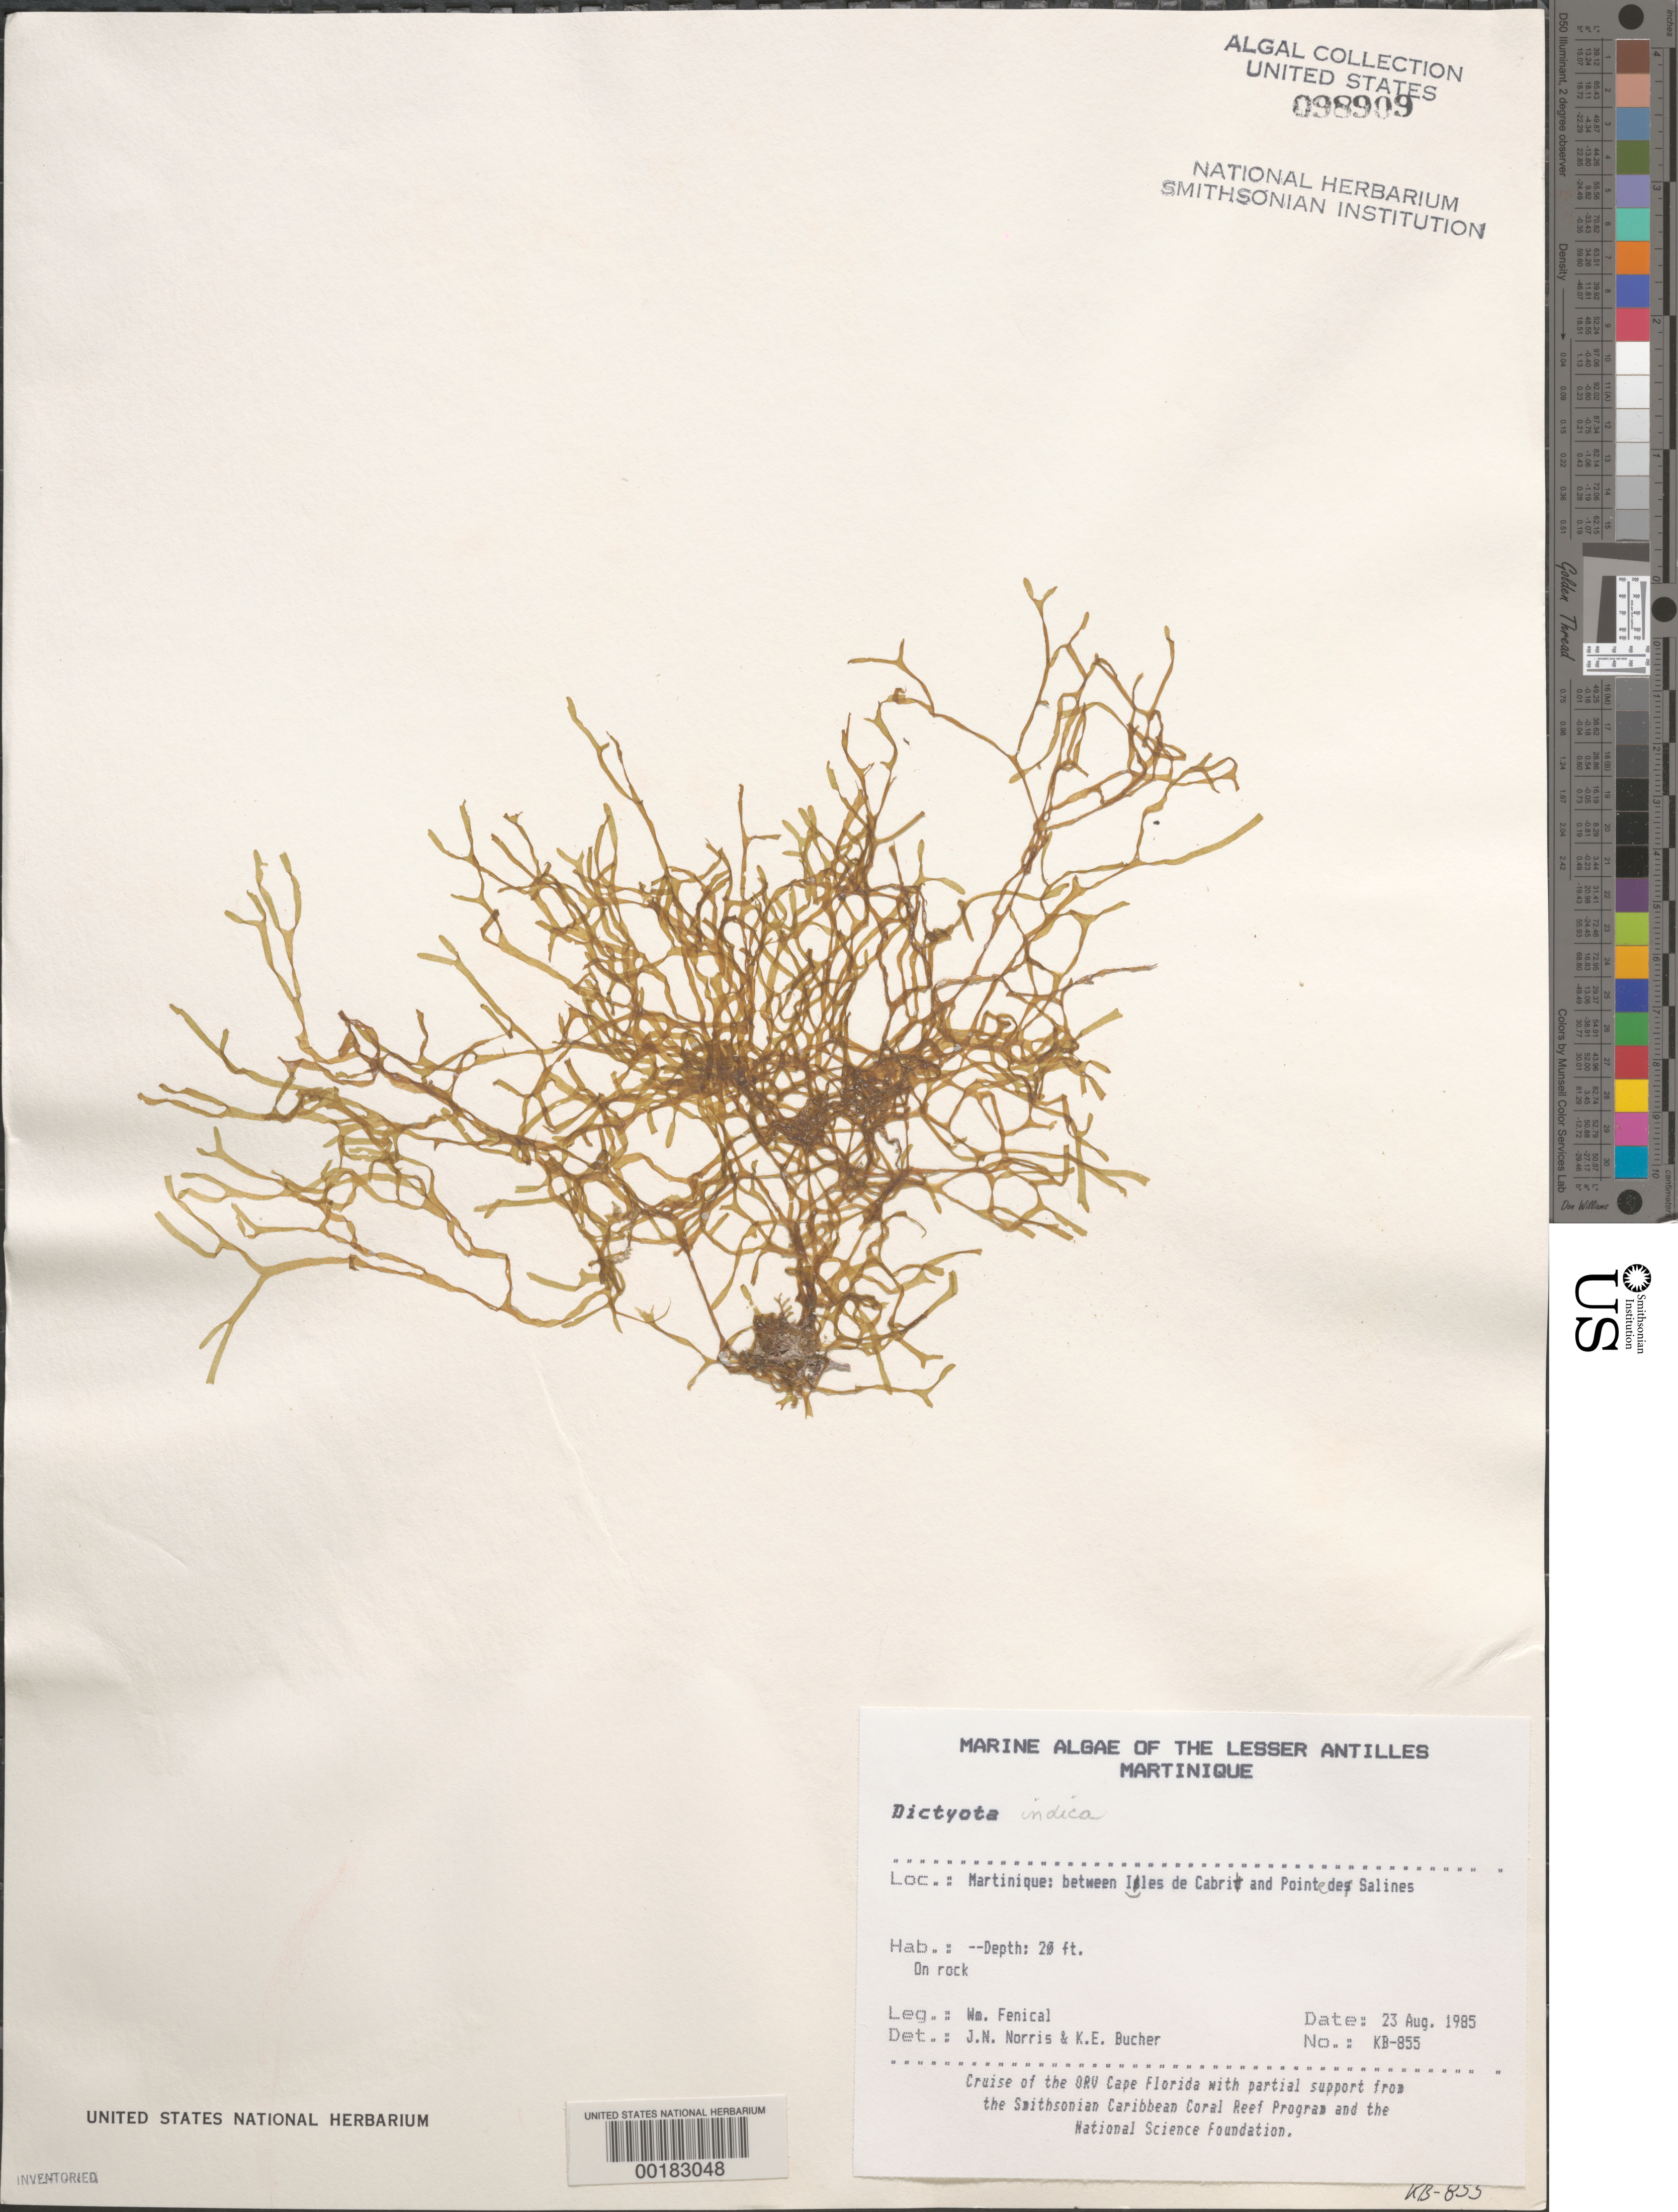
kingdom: Chromista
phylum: Ochrophyta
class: Phaeophyceae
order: Dictyotales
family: Dictyotaceae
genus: Dictyota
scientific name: Dictyota indica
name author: Anand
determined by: Norris, J. N.; Bucher, K. E.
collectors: W. Fenical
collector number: Kb-855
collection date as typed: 23 Aug 1985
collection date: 1985-08-23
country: Martinique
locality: Between Iles de Cabrit and Pointe de Salines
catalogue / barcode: US 98909